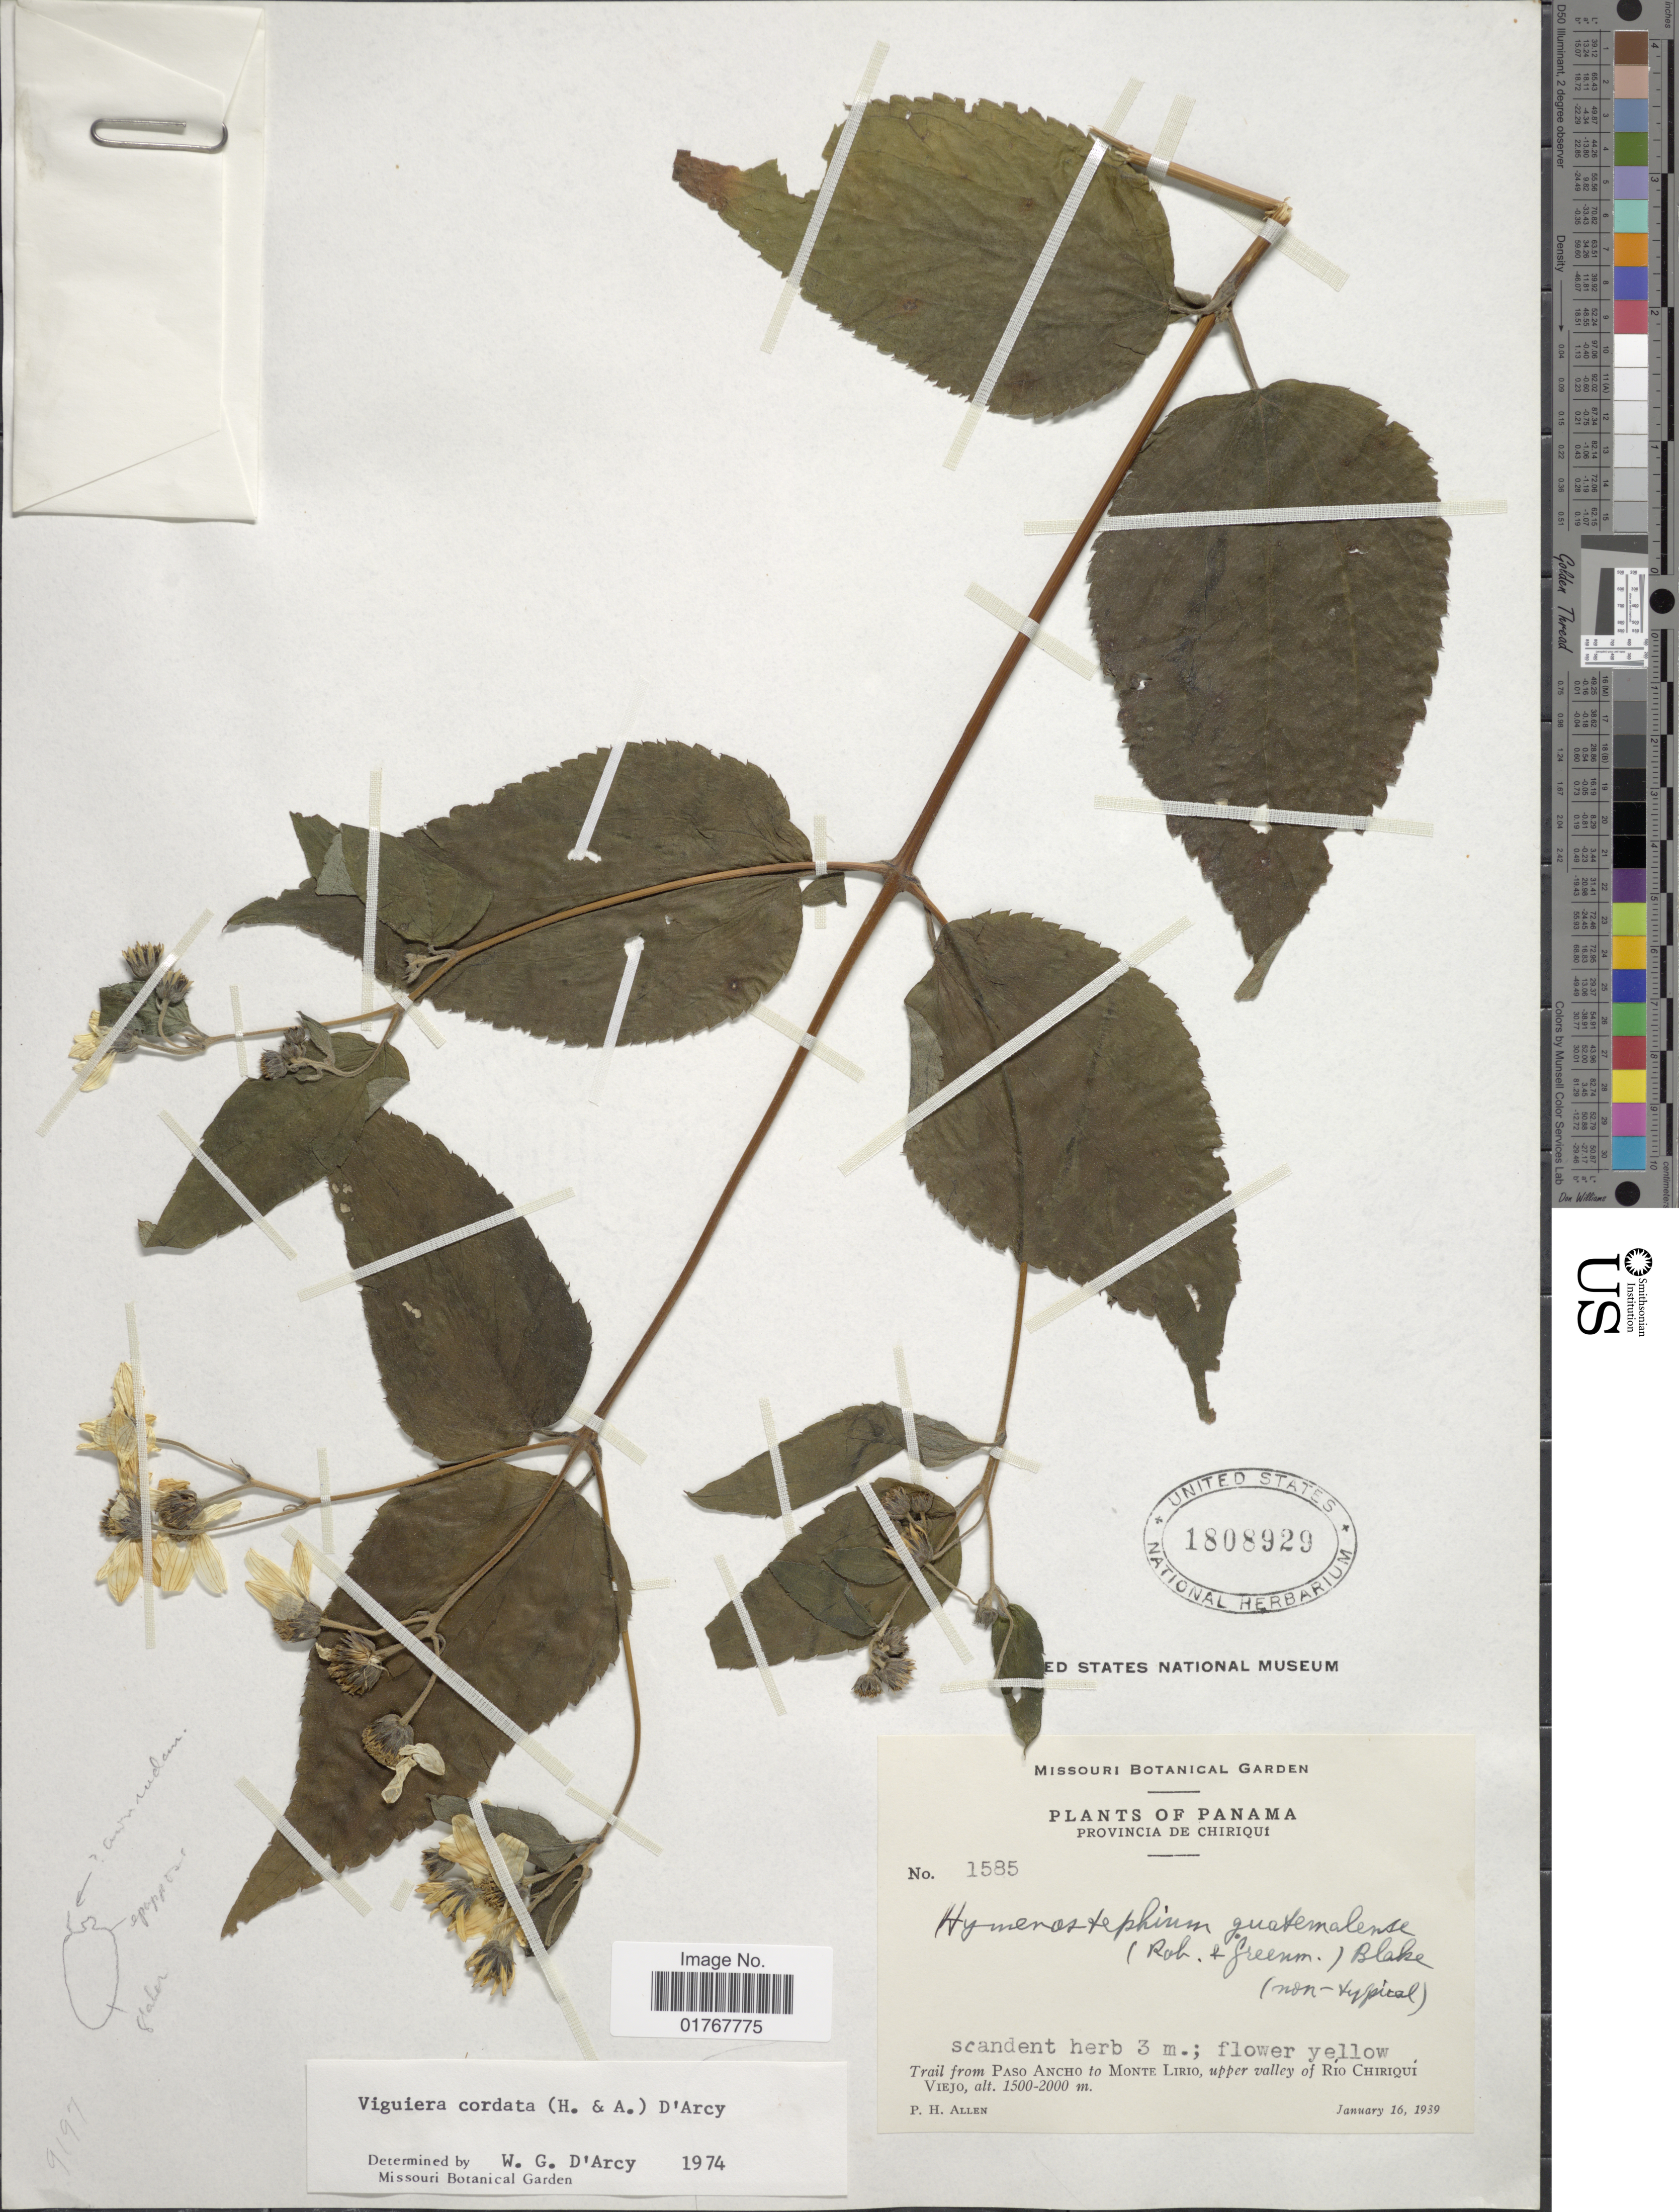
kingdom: Plantae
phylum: Tracheophyta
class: Magnoliopsida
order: Asterales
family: Asteraceae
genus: Viguiera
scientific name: Viguiera cordata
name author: (Hook. & Arn.) D'Arcy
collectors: P. H. Allen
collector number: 1585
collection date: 1939-01-16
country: Panama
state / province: Chiriqui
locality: Trail from Paso Ancho to Monte Lirio, upper valley of Río Chiriquí Viejo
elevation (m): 1500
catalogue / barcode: US 1808929